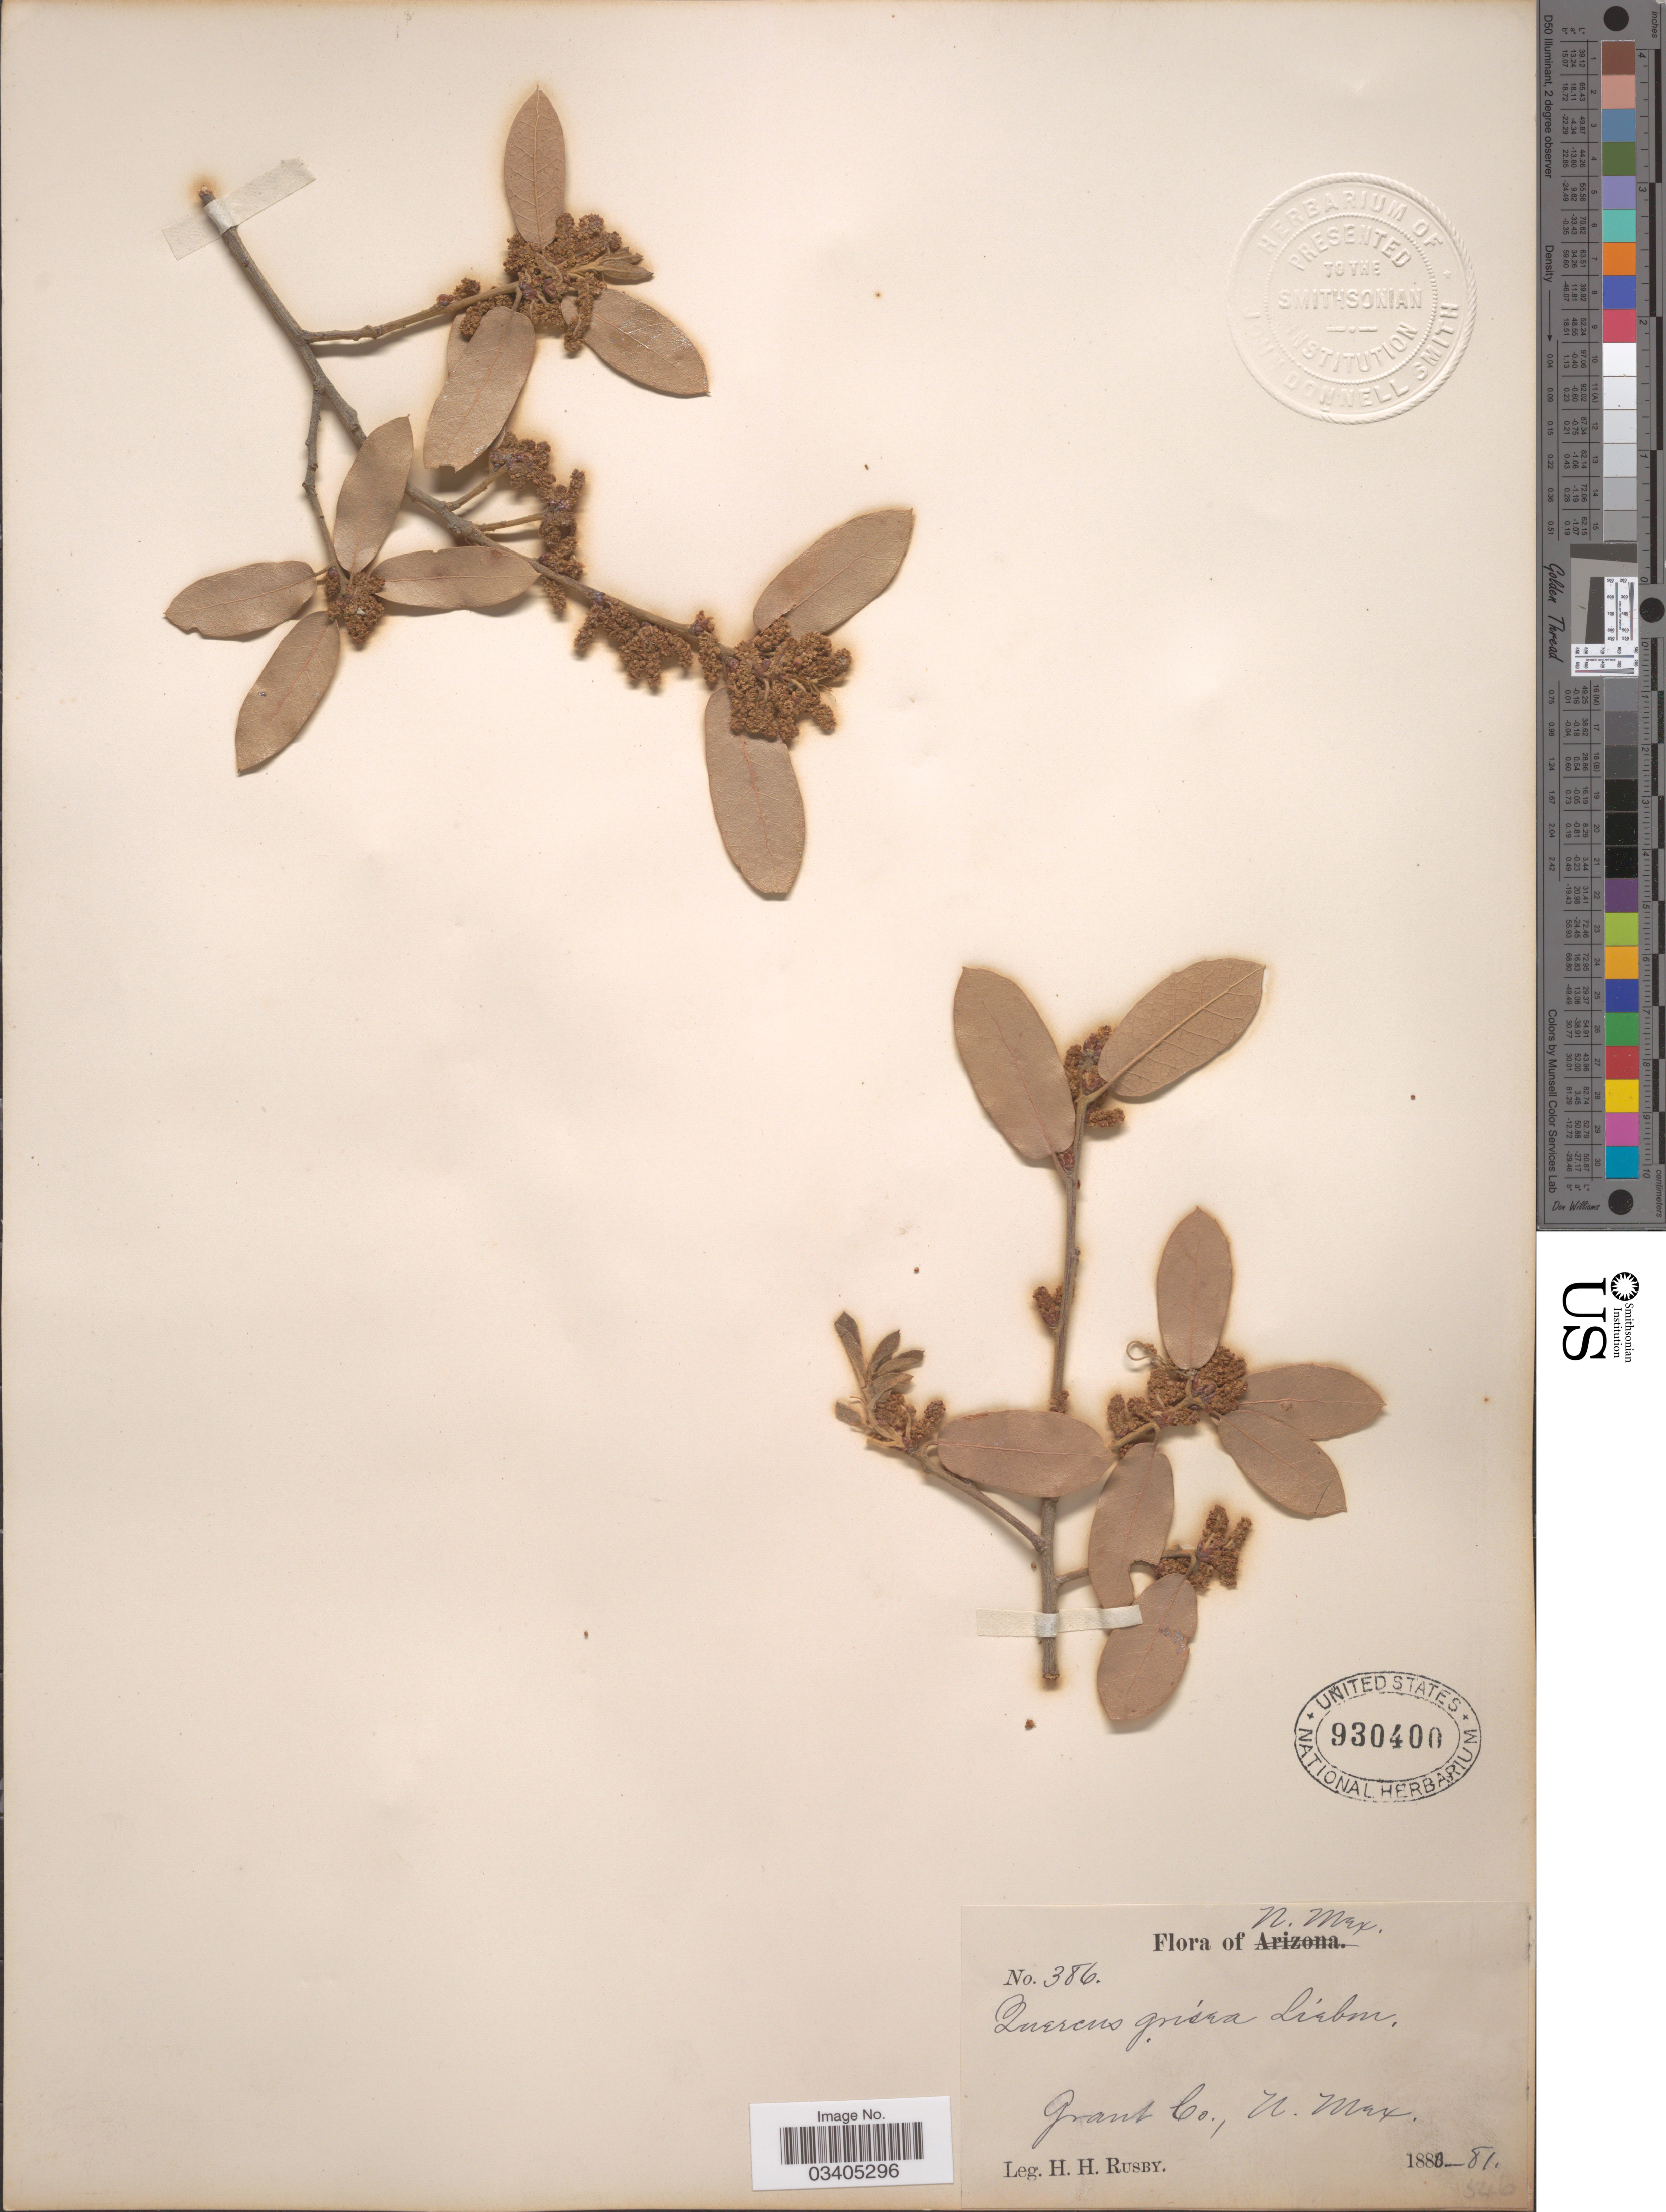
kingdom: Plantae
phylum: Tracheophyta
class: Magnoliopsida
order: Fagales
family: Fagaceae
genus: Quercus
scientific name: Quercus grisea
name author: Liebm.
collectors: H. H. Rusby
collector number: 386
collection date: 1880/1881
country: United States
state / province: New Mexico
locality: Grant Co., N. Mex.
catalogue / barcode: US 930400